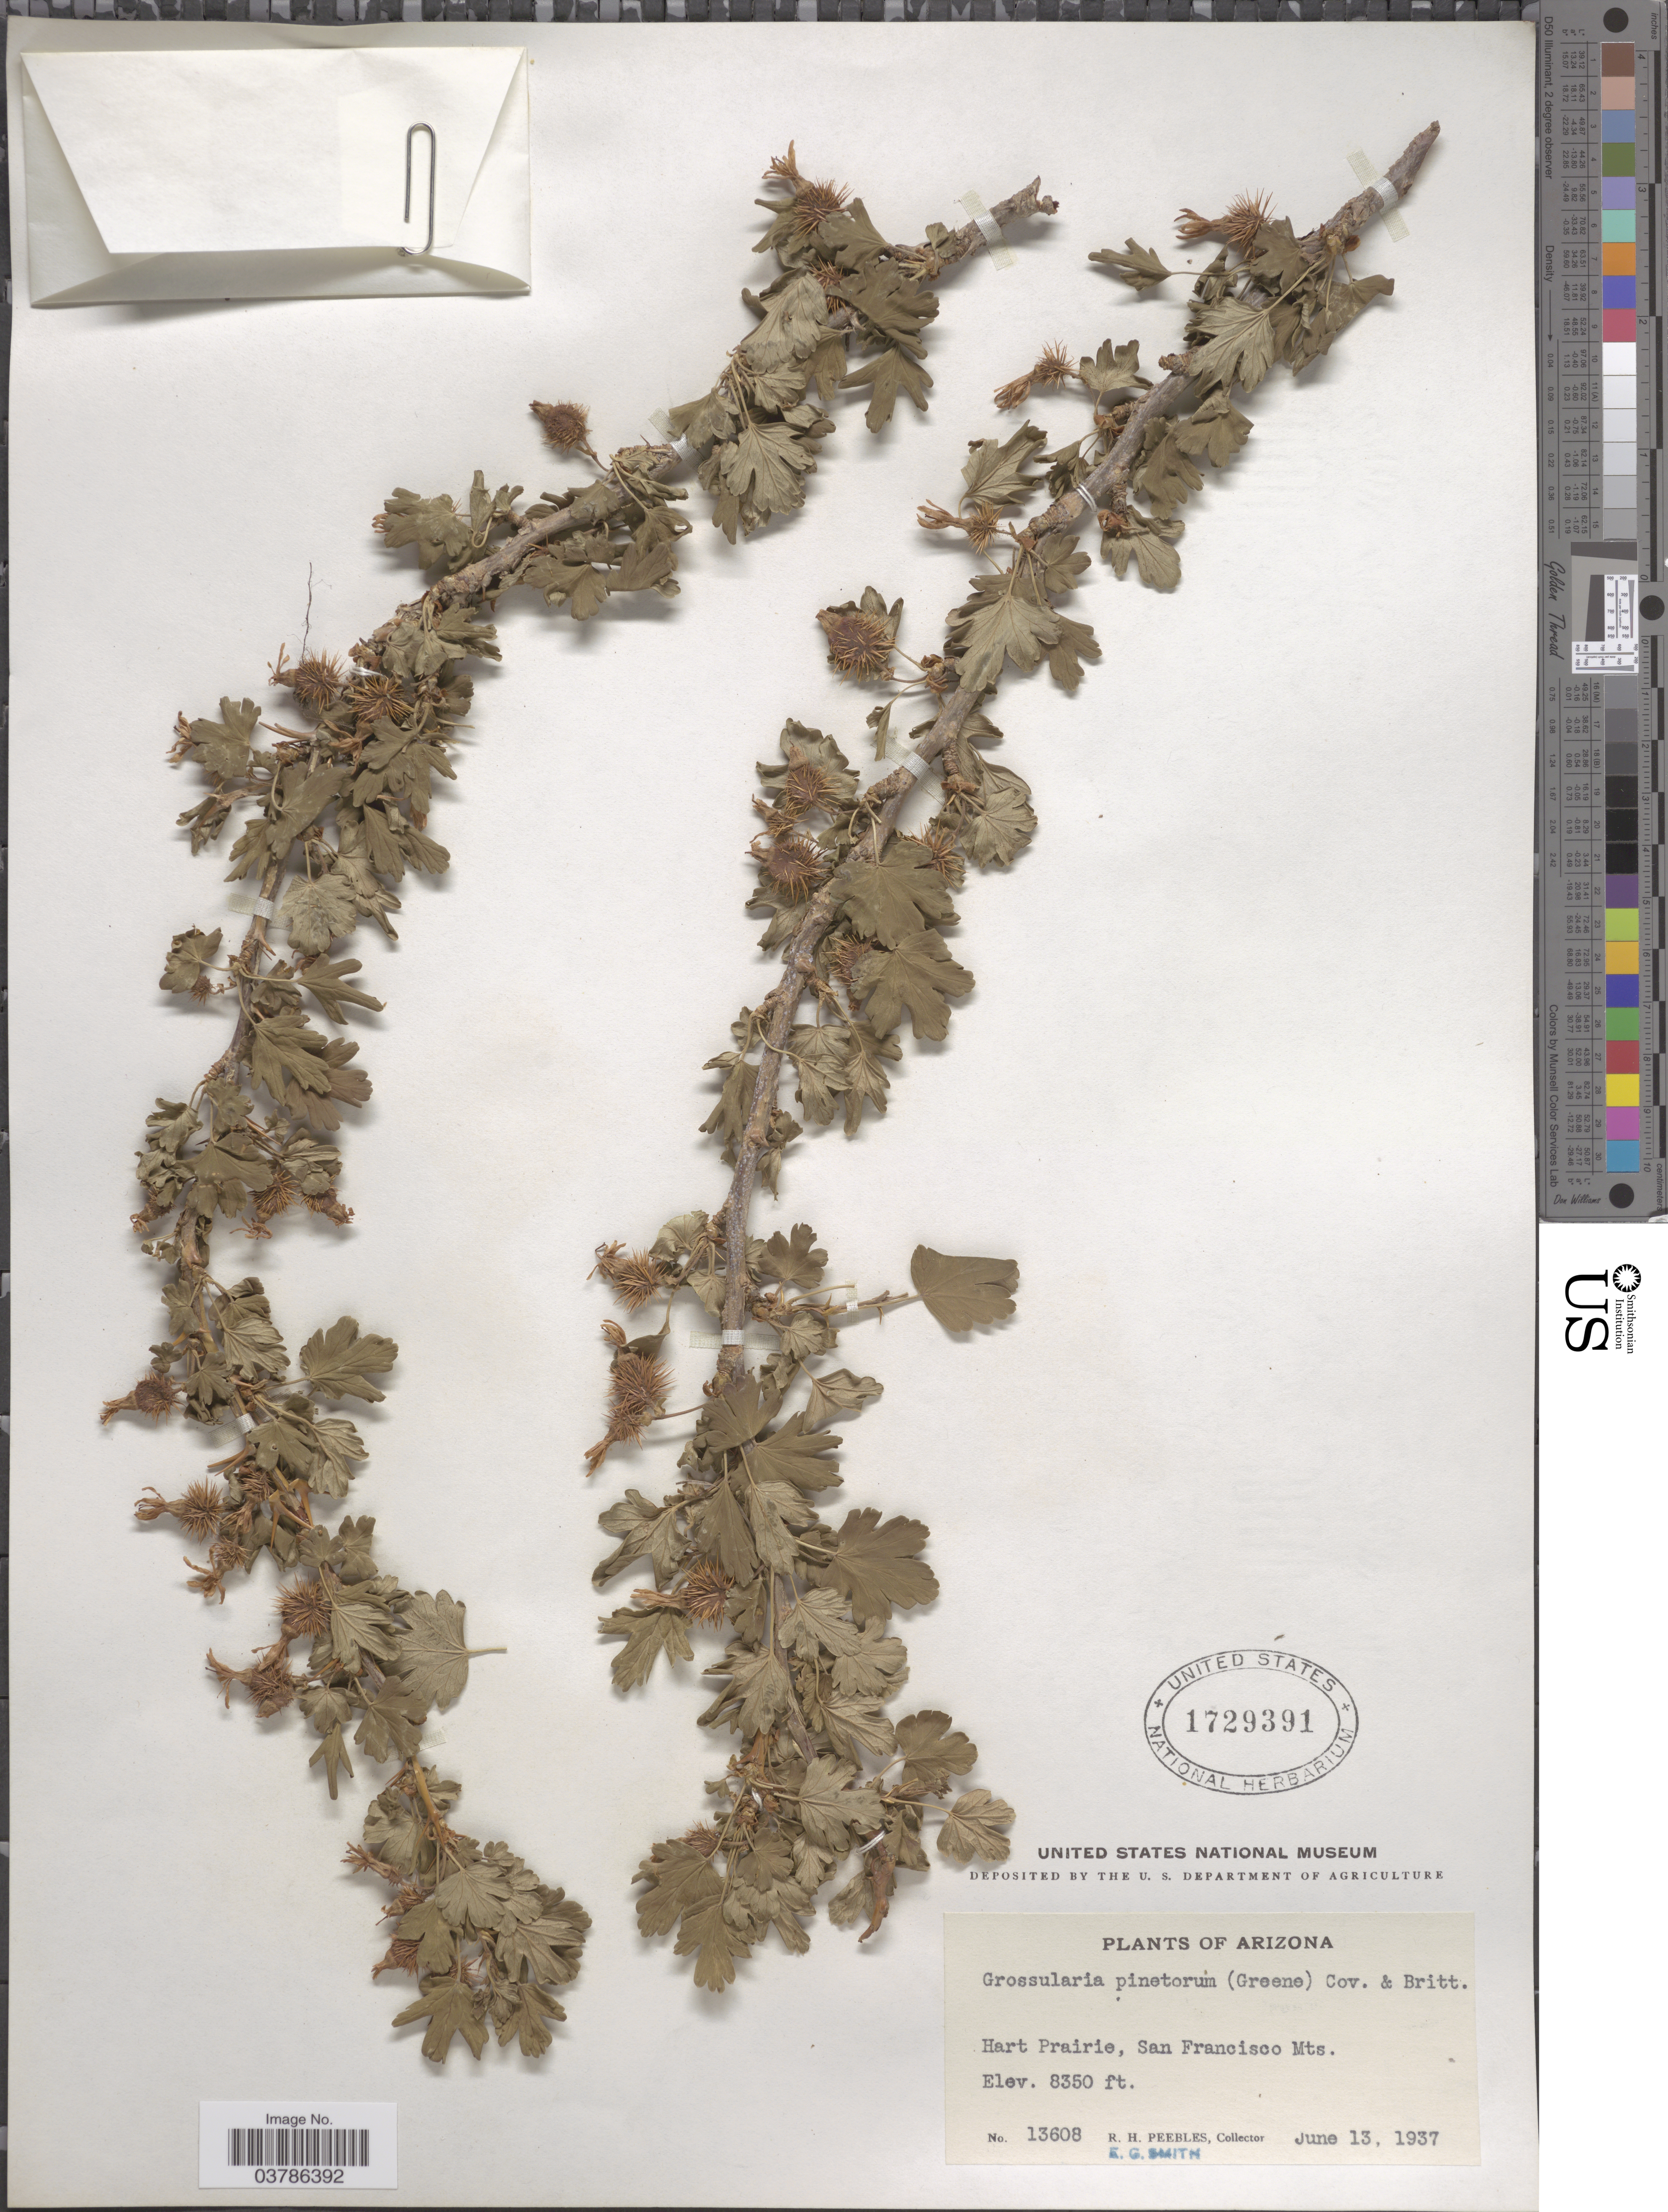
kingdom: Plantae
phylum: Tracheophyta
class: Magnoliopsida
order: Saxifragales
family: Grossulariaceae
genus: Ribes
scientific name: Ribes pinetorum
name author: Greene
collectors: R. H. Peebles & E. G. Smith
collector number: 13608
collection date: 1937-06-13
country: United States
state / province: Arizona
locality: Hart Prairie, San Francisco Mts.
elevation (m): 2545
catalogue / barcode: US 1729391